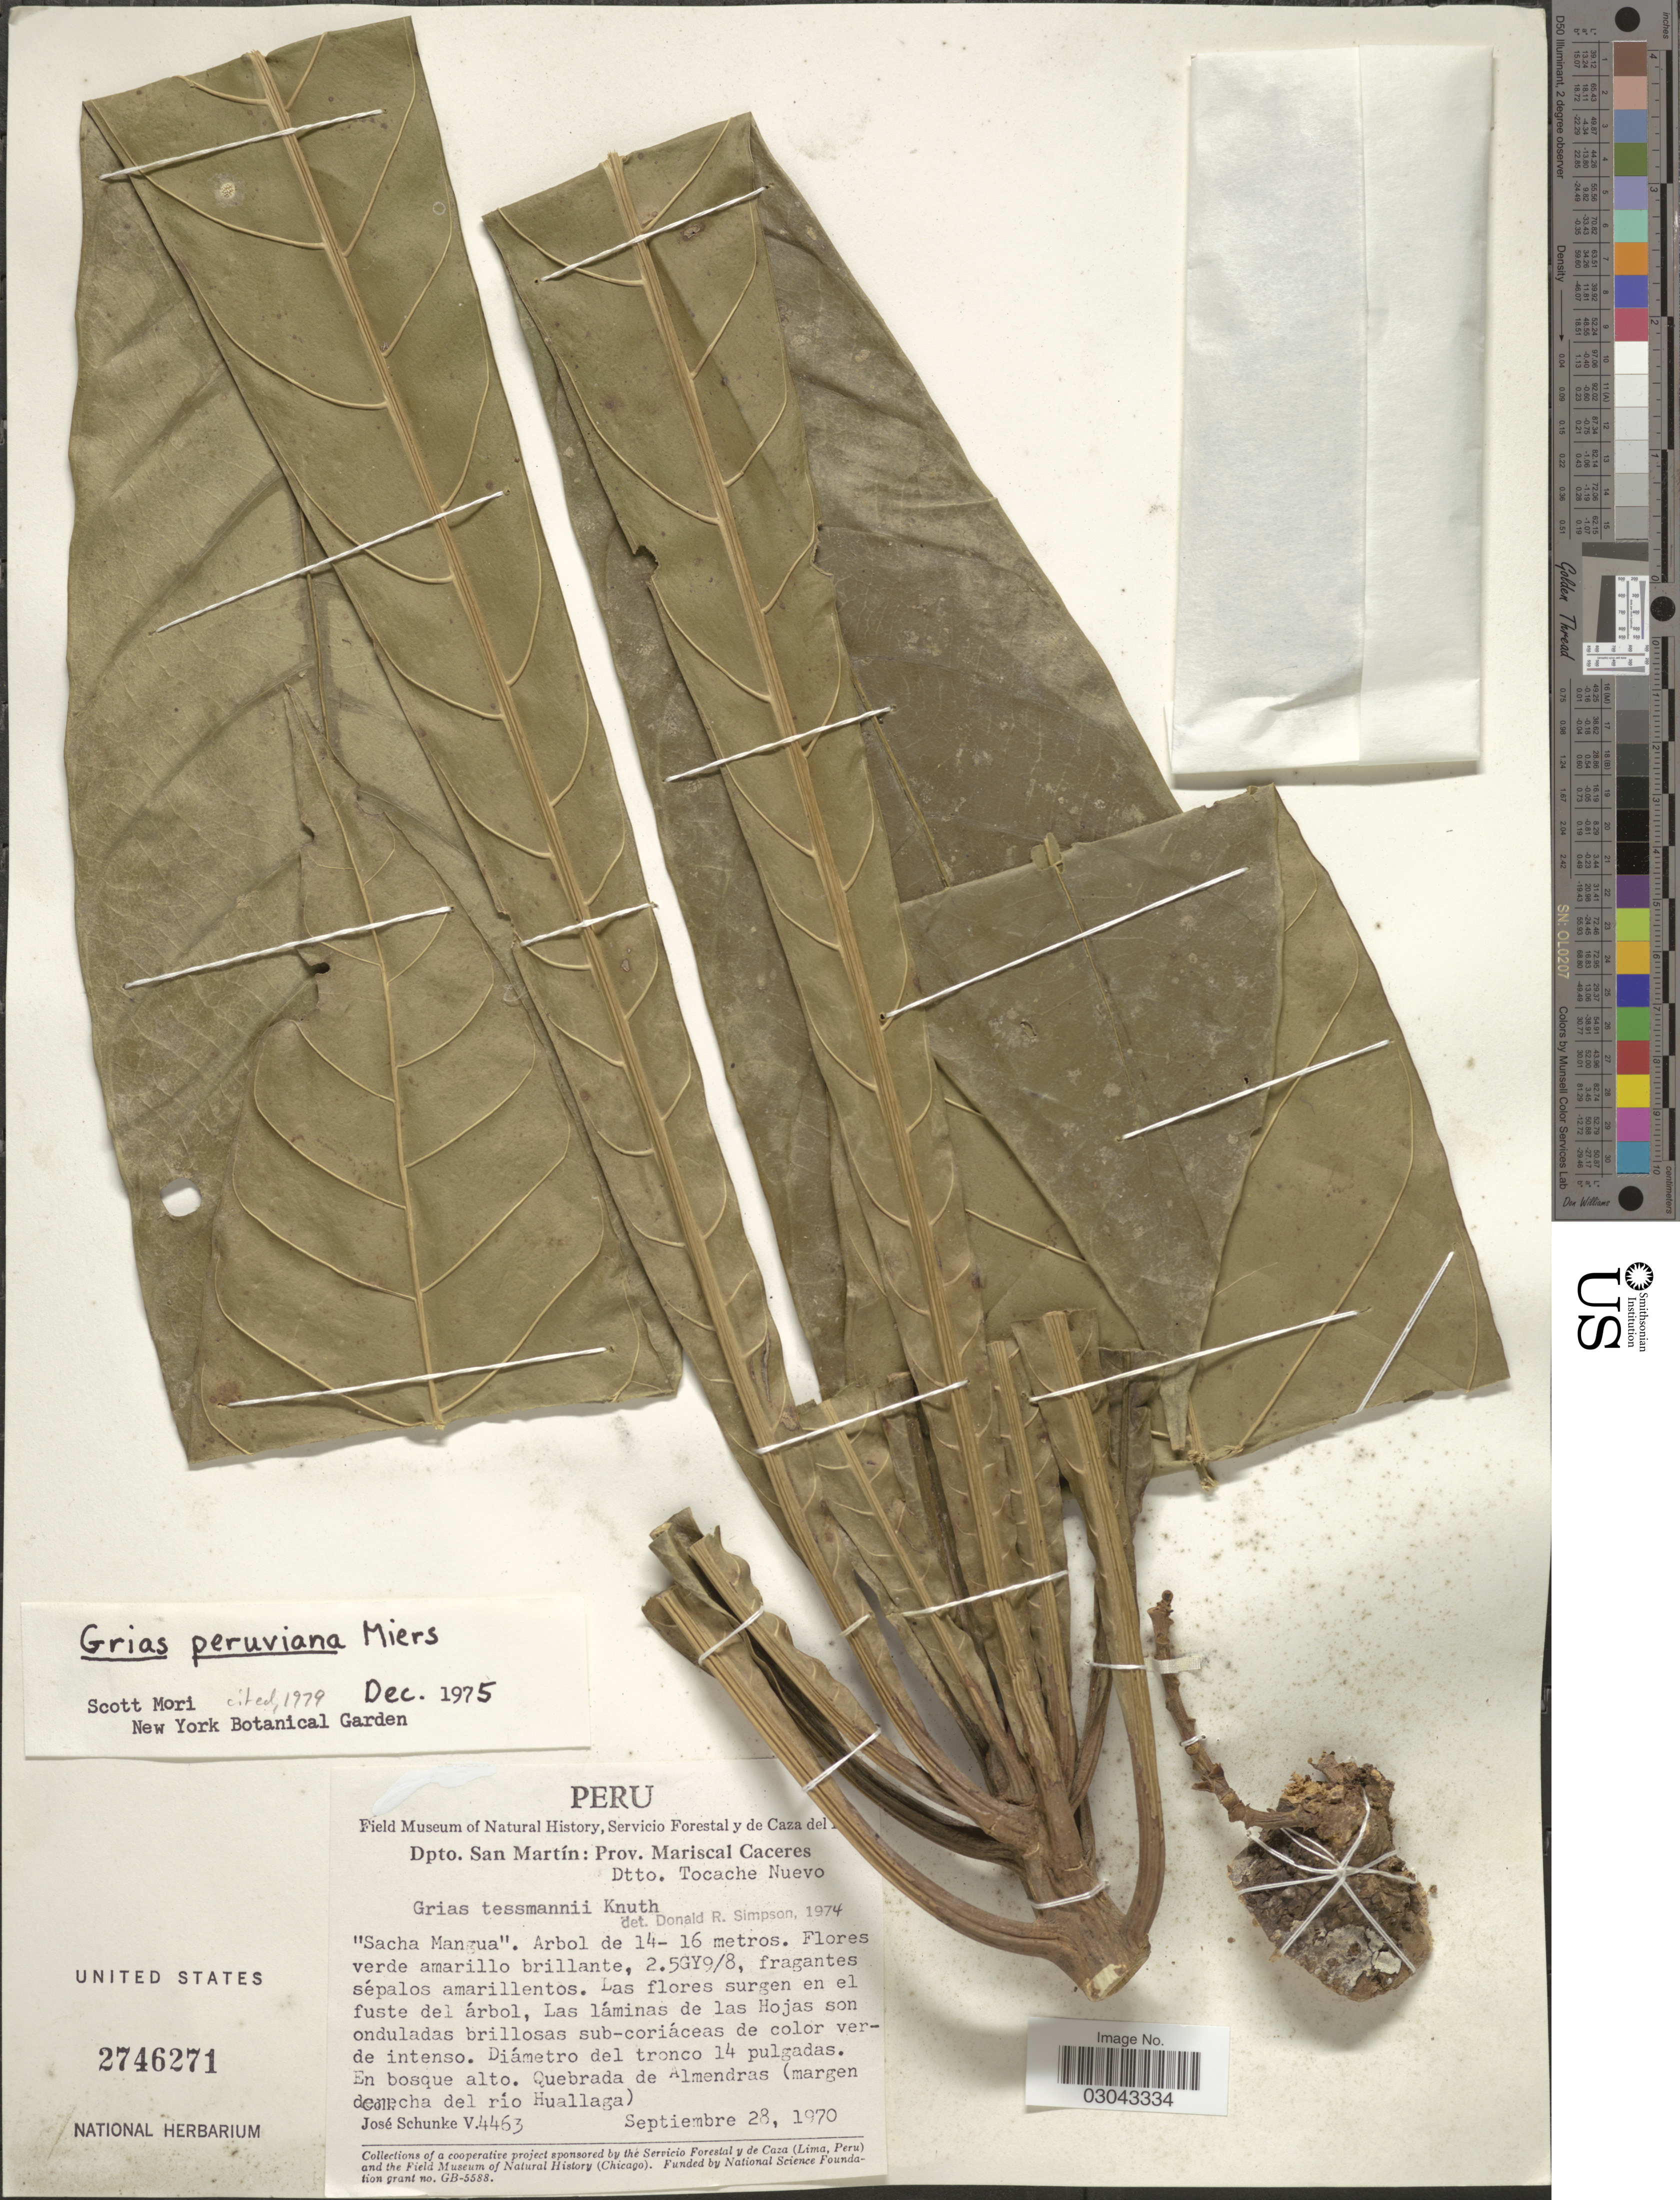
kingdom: Plantae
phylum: Tracheophyta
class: Magnoliopsida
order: Ericales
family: Lecythidaceae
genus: Grias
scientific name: Grias peruviana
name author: Miers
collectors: J. Schunke Vigo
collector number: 4463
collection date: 1970-09-28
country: Peru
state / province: San Martín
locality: Dpto. San Martín: Prov. Mariscal Caceres, Dtto. Tocache Nuevo, En bosque alto, Quebrada de Almendras (margen derecha del río Huallaga).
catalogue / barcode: US 2746271